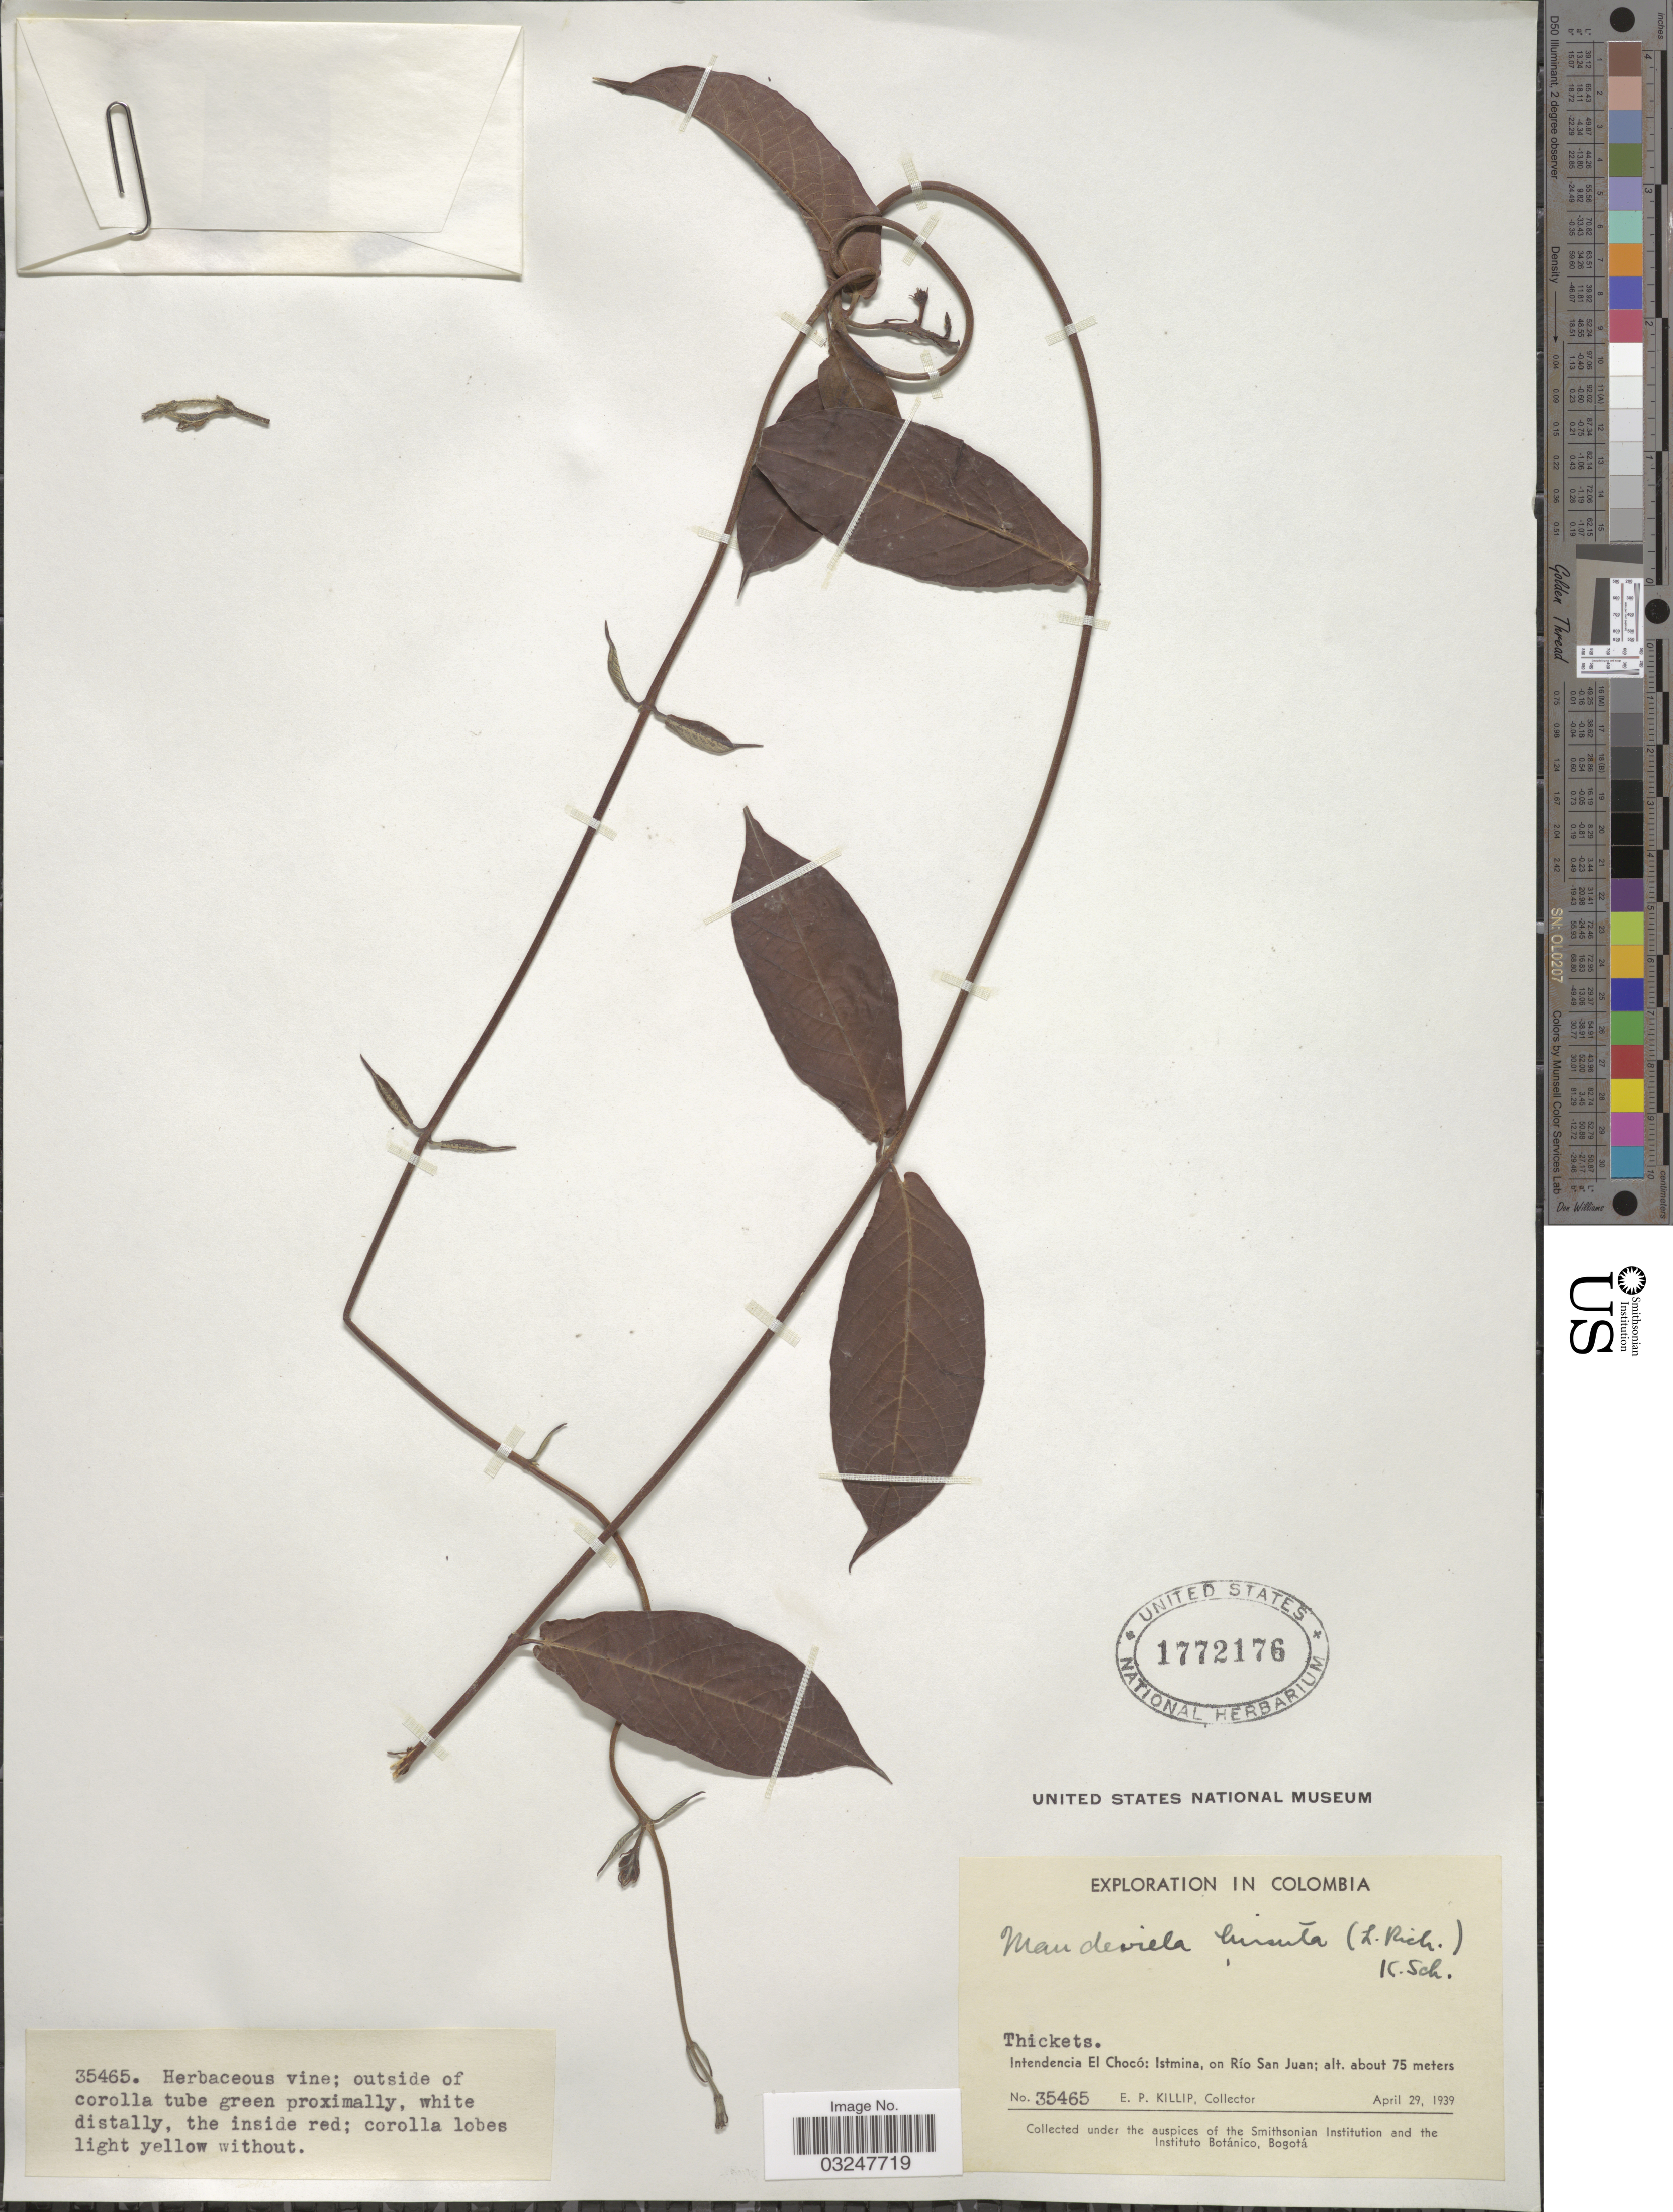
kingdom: Plantae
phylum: Tracheophyta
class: Magnoliopsida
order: Gentianales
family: Apocynaceae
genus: Mandevilla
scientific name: Mandevilla hirsuta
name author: (Rich.) K. Schum.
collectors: E. P. Killip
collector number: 35465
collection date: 1939-04-29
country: Colombia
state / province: Chocó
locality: Intendencia El Chocó: Istmina, on Río San Juan.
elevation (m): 75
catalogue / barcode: US 1772176